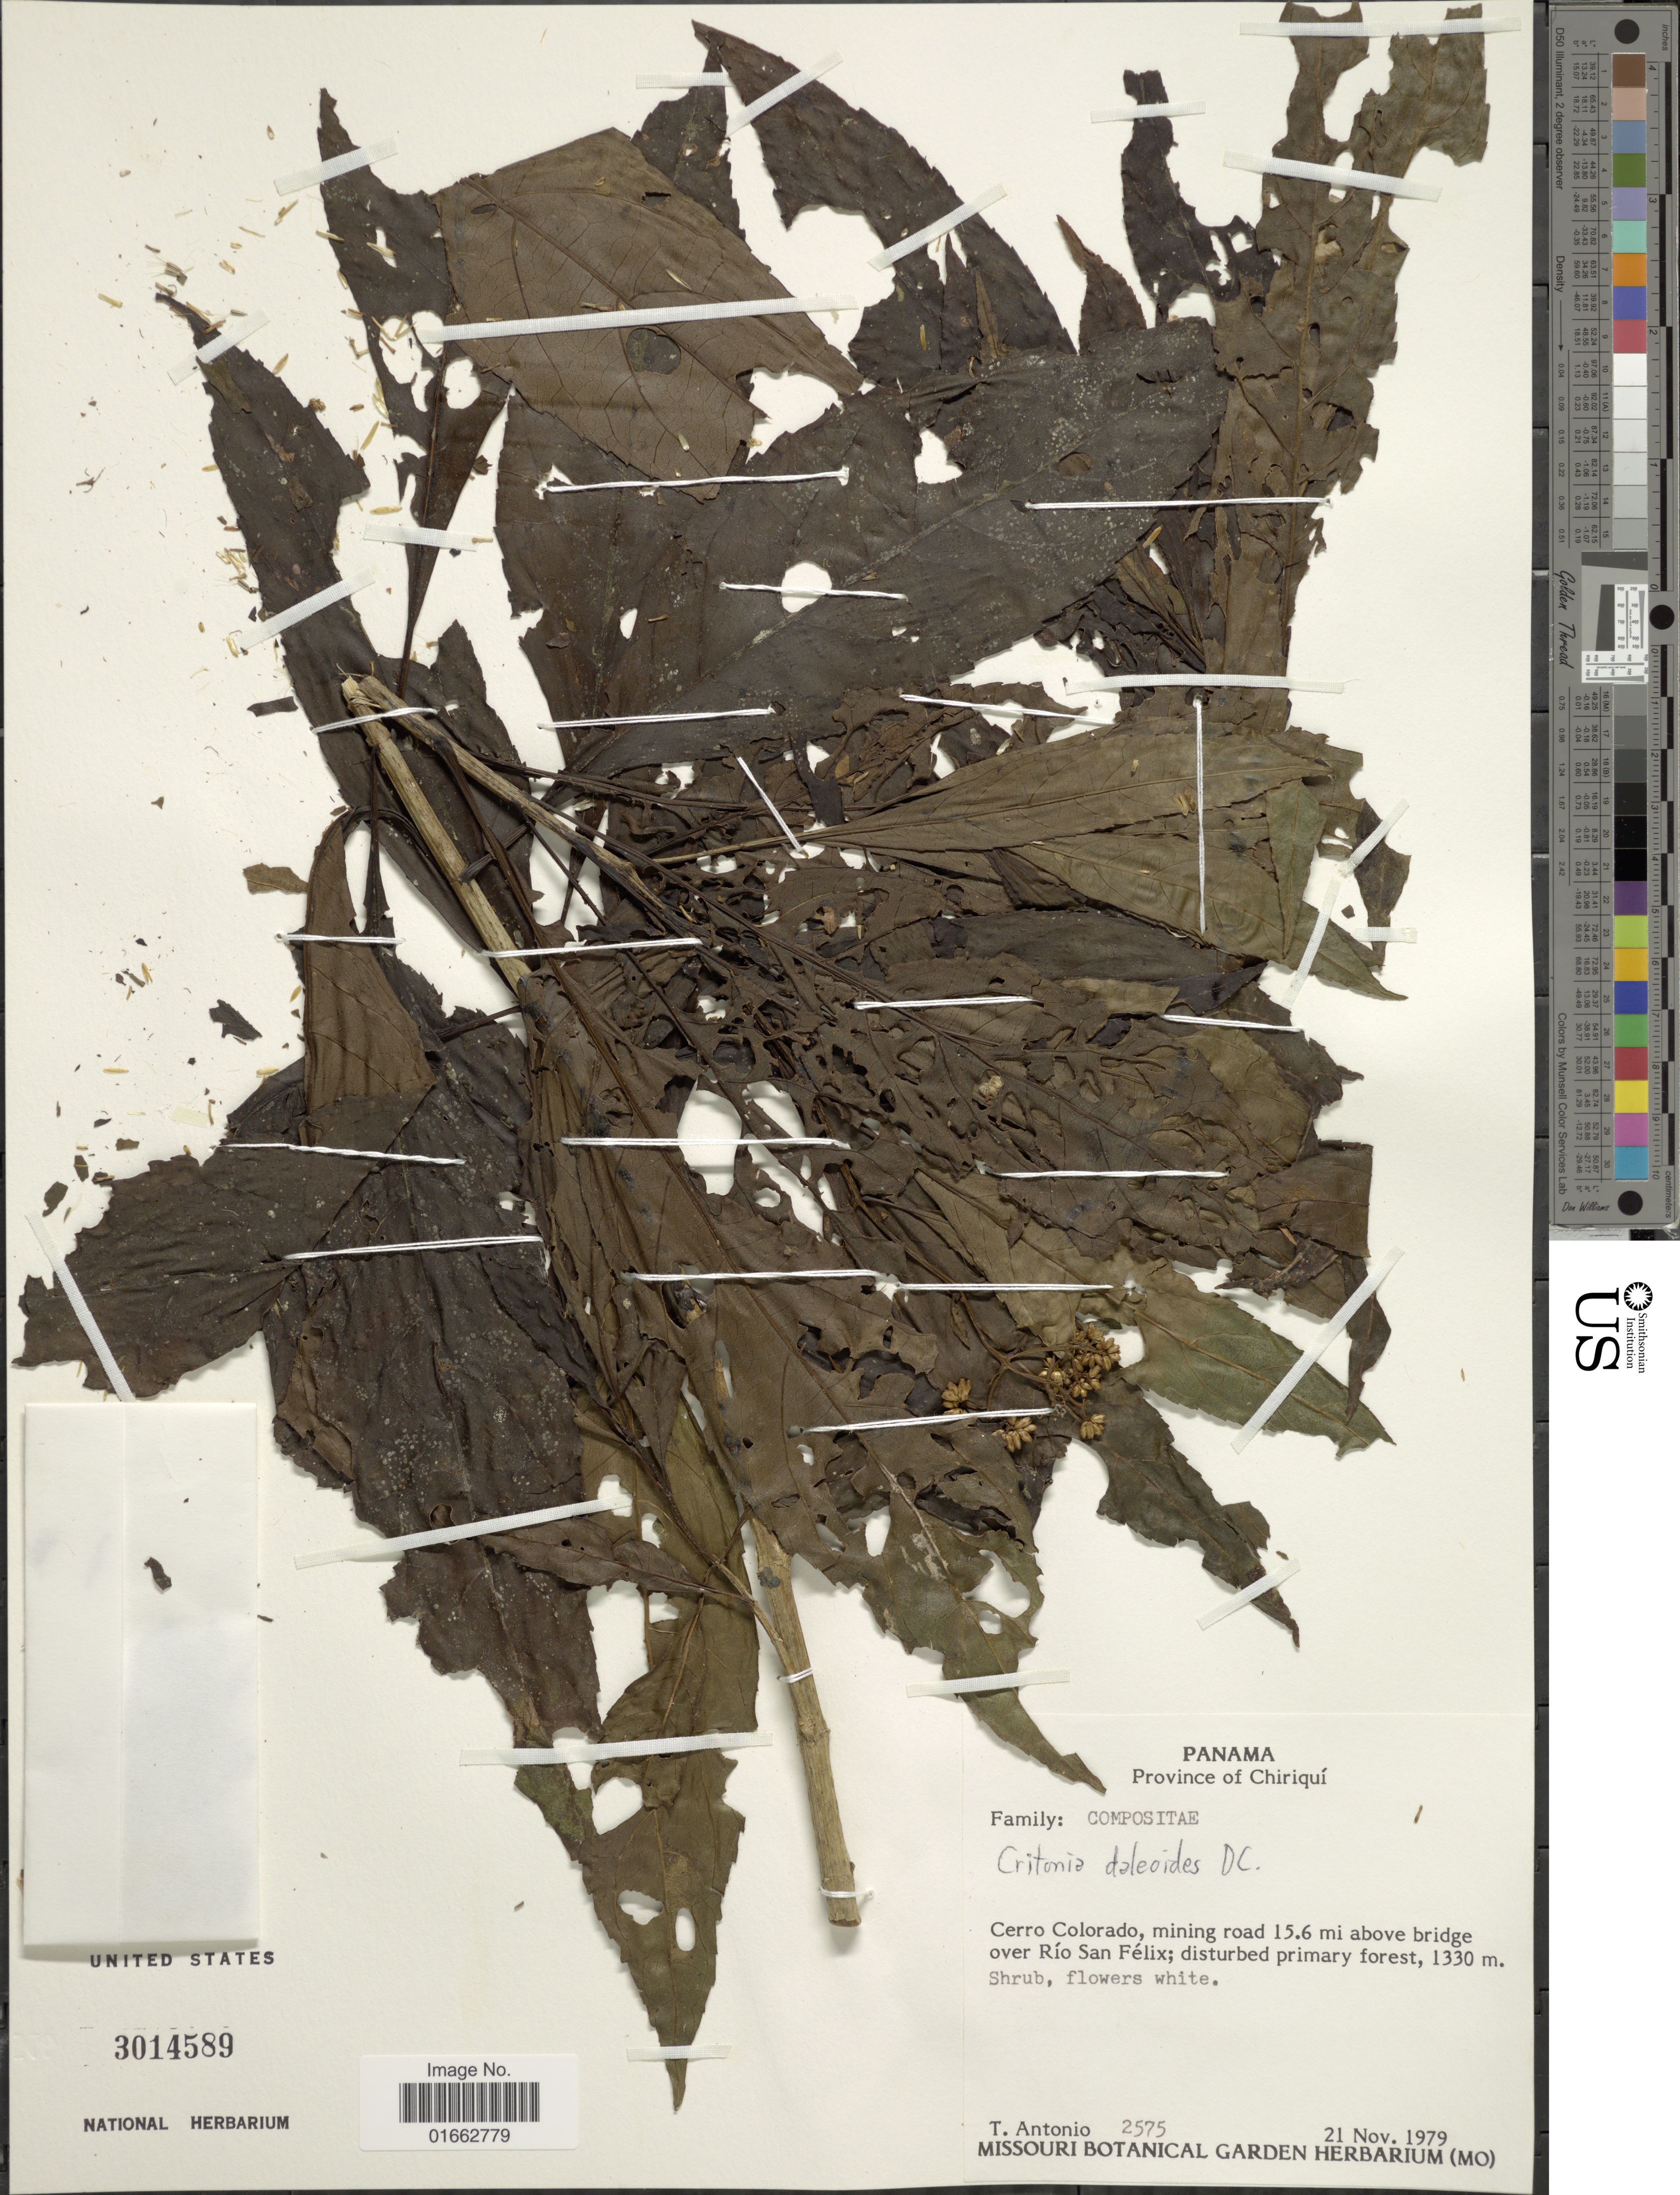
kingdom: Plantae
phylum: Tracheophyta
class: Magnoliopsida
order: Asterales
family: Asteraceae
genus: Critonia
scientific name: Critonia daleoides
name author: DC.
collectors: T. Antonio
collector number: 2575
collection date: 1979-11-21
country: Panama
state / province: Chiriqui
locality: Cerro Colorado, mining road 15.6 mi above bridge over Río San Félix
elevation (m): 1330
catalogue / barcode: US 3014589